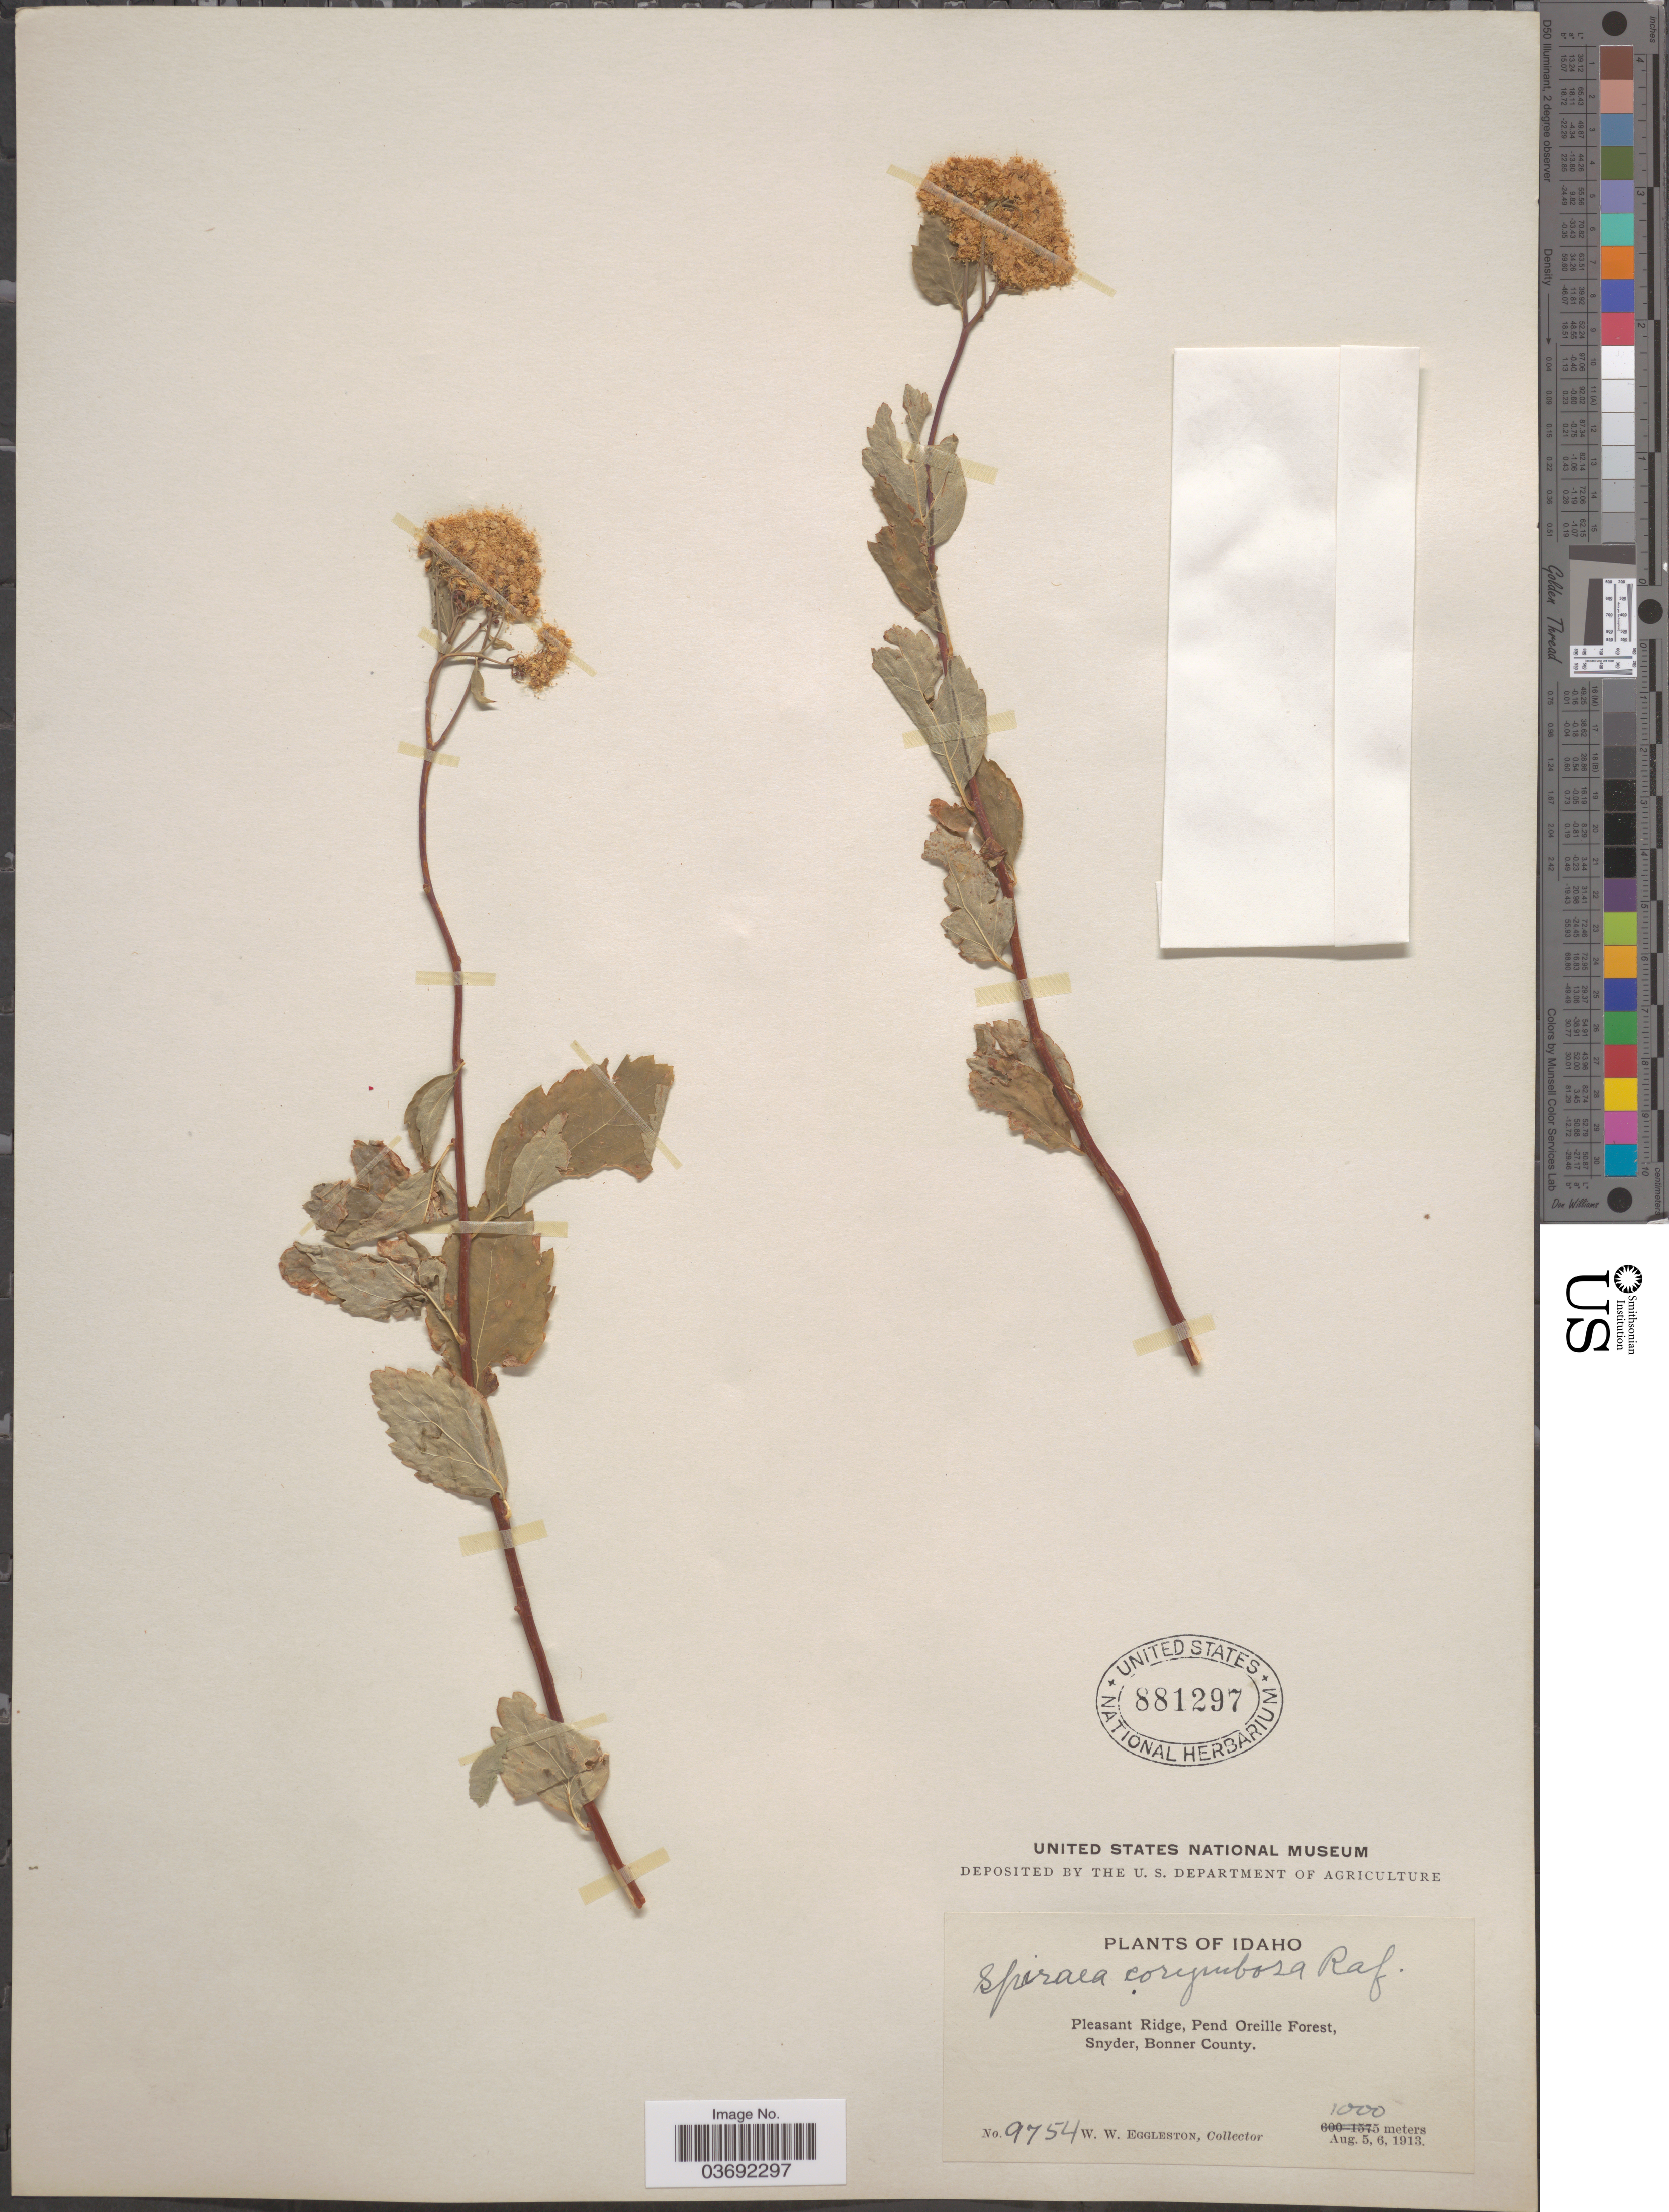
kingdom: Plantae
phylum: Tracheophyta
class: Magnoliopsida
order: Rosales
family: Rosaceae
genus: Spiraea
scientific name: Spiraea corymbosa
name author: Raf.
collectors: W. W. Eggleston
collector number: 9754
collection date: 1913-08-05/1913-08-06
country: United States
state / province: Idaho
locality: Pleasant Ridge, Pend Oreille Forest, Snyder, Bonner County.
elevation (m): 1000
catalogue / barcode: US 881297